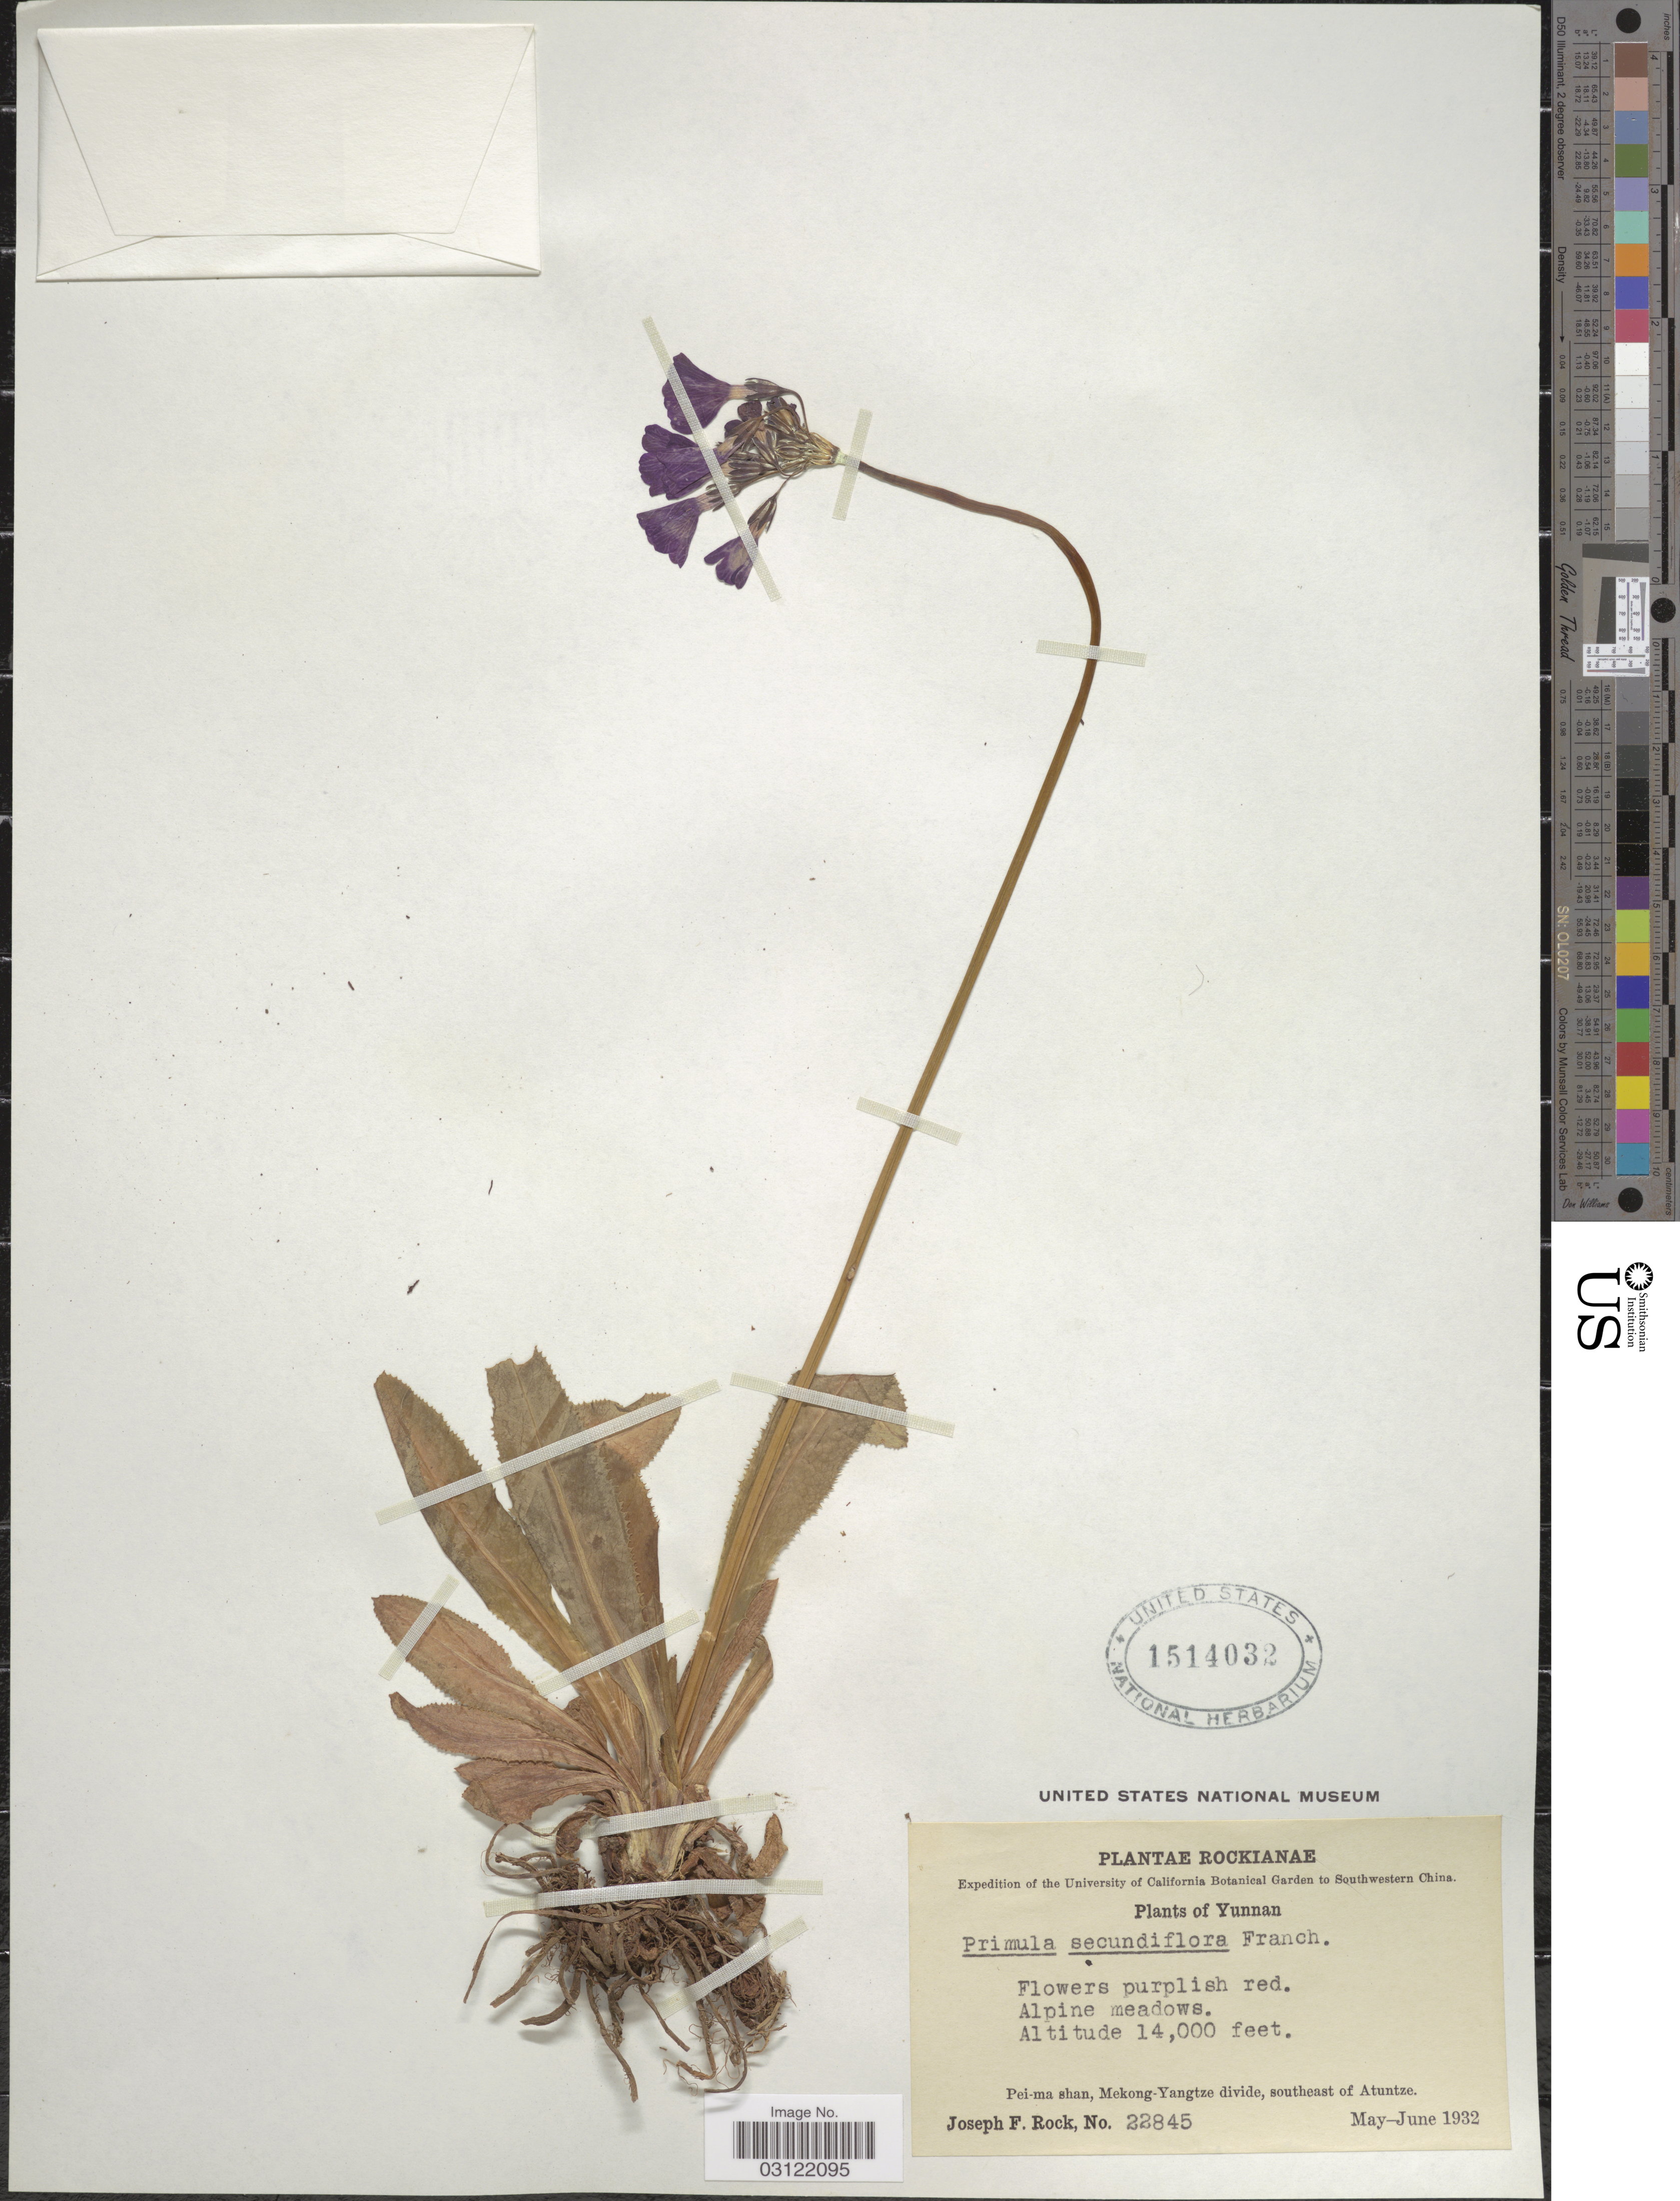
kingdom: Plantae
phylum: Tracheophyta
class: Magnoliopsida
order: Ericales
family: Primulaceae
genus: Primula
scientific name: Primula secundiflora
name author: Franch.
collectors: J. F. Rock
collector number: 22845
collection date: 1932-05/1932-06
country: China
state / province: Yunnan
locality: Southwestern China. Pei-ma shan, Mekong-Yangtze divide, southeast of Atuntze.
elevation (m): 4267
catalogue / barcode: US 1514032